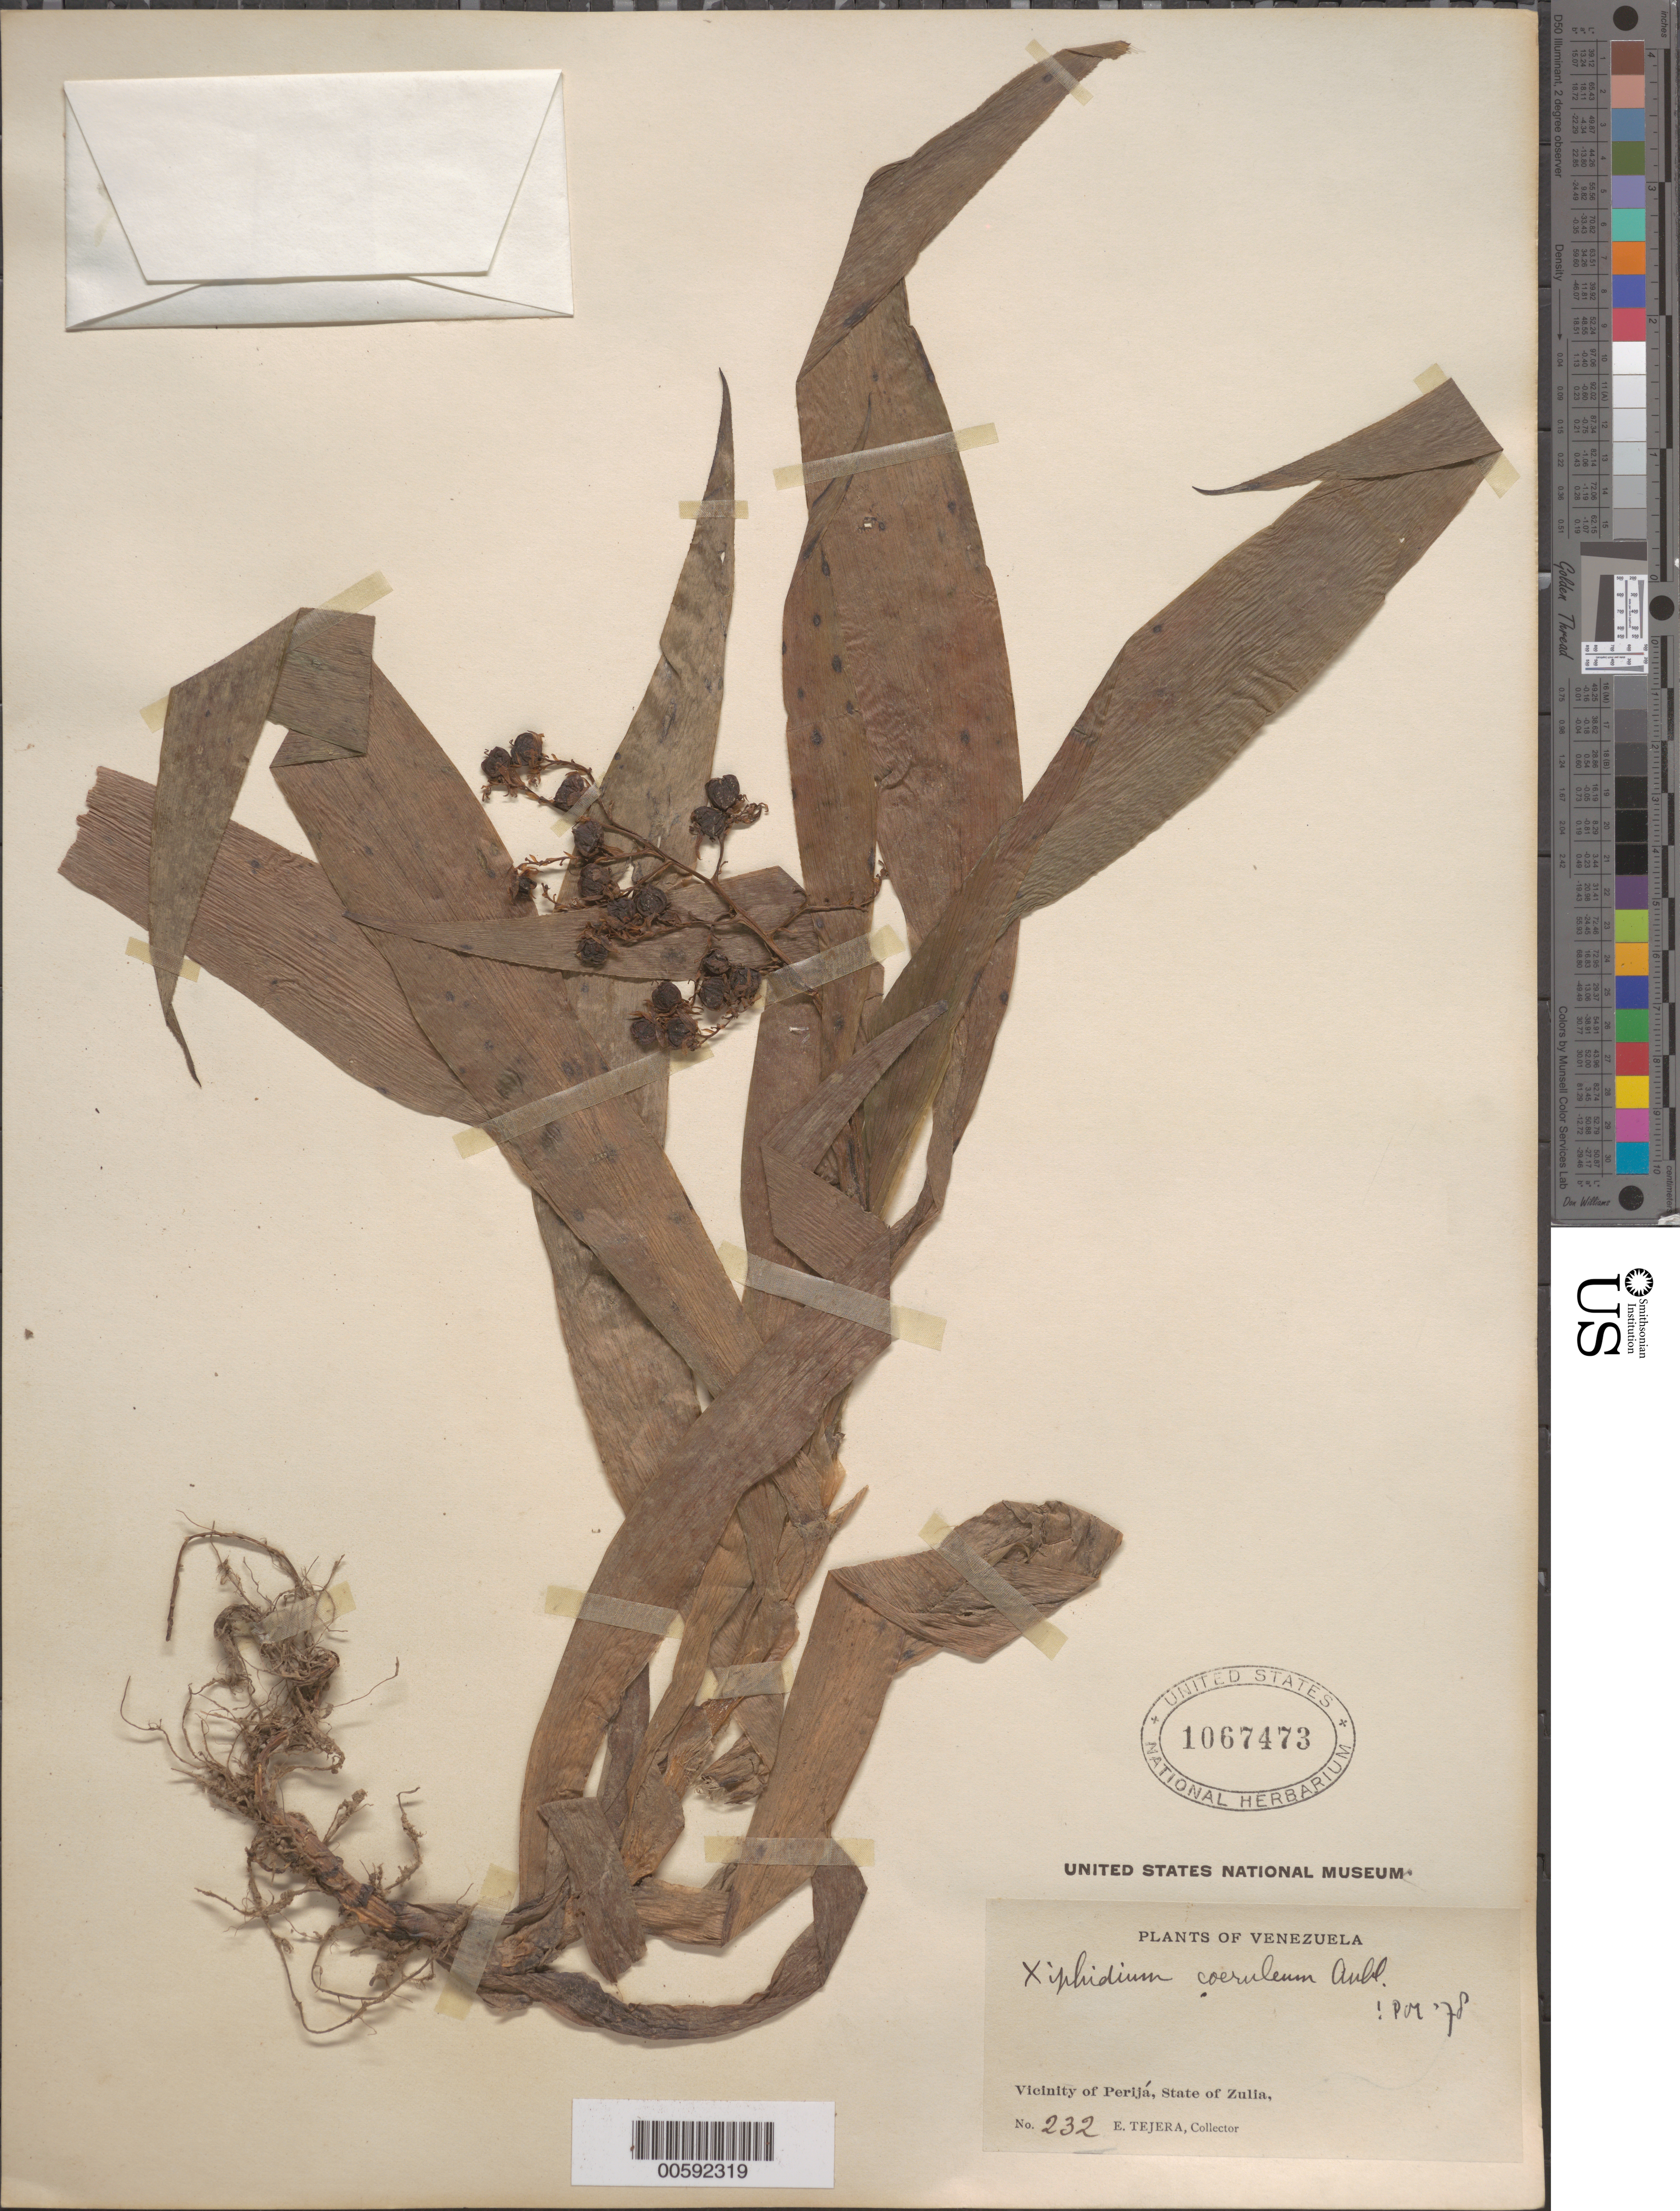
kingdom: Plantae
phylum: Tracheophyta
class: Liliopsida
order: Commelinales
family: Haemodoraceae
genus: Xiphidium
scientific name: Xiphidium caeruleum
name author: Aubl.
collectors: E. Tejera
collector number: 232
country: Venezuela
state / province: Zulia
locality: Perija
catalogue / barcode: US 1067473